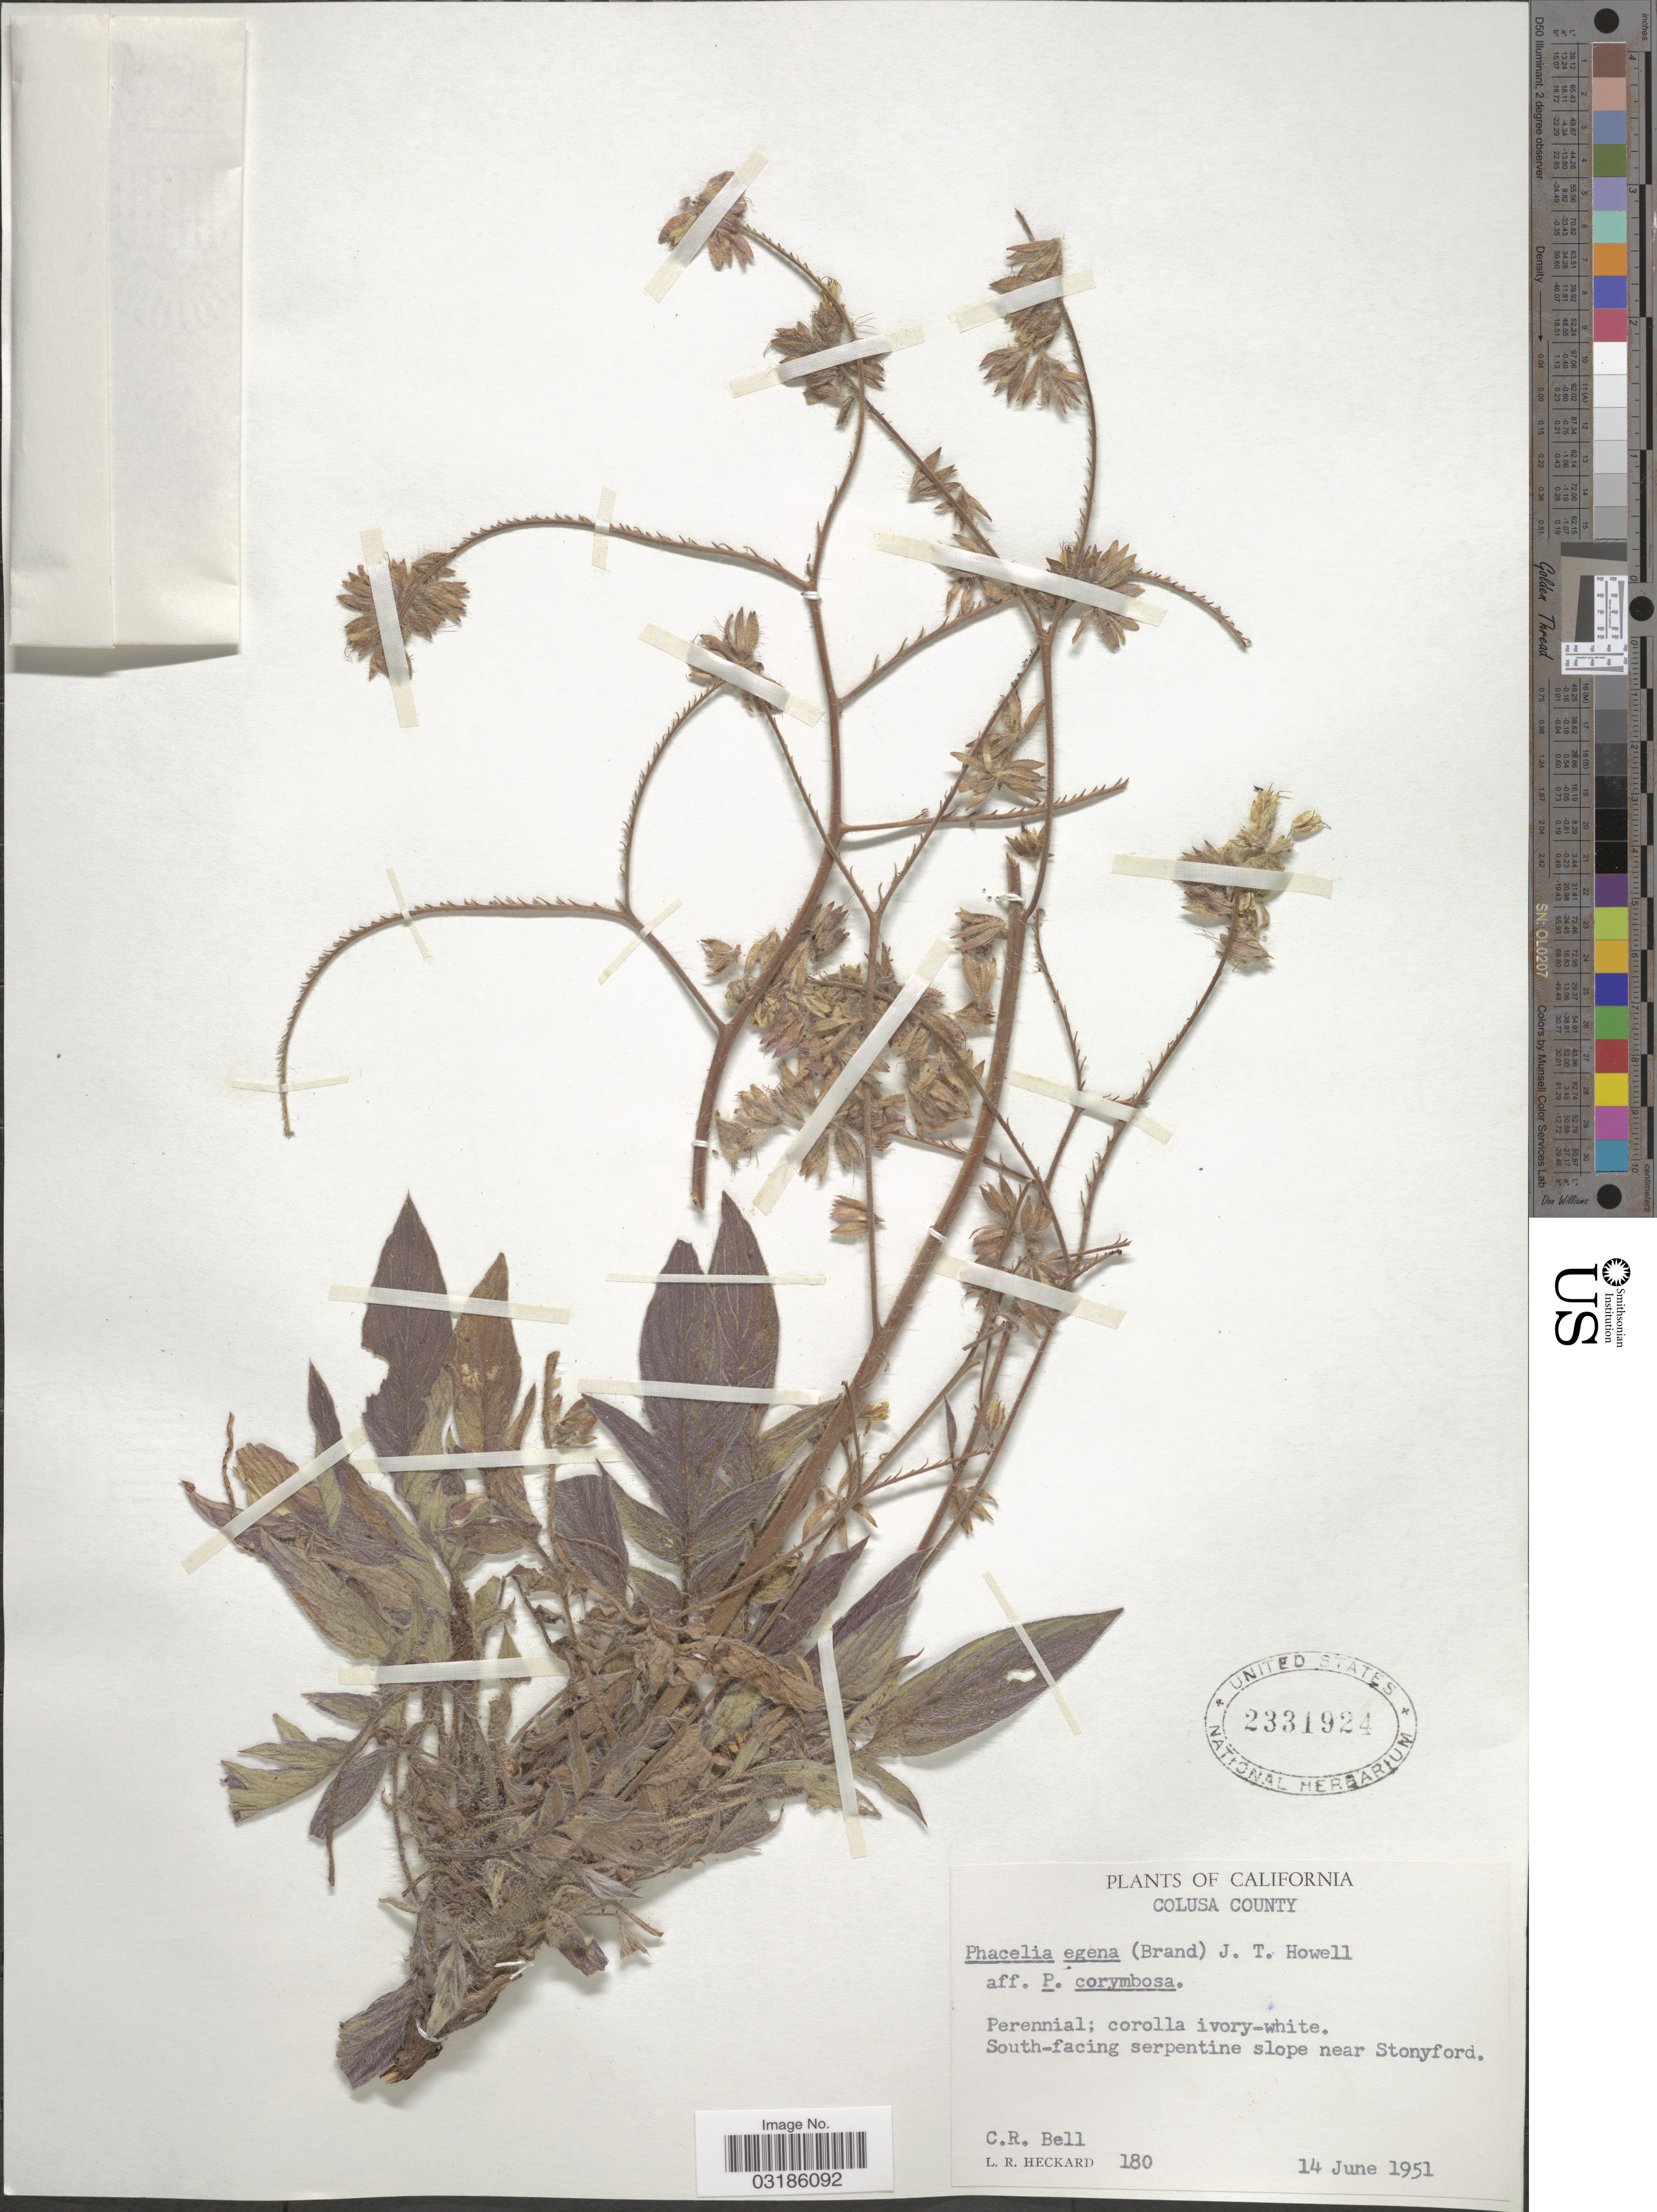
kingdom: Plantae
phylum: Tracheophyta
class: Magnoliopsida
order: Boraginales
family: Hydrophyllaceae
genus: Phacelia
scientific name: Phacelia egena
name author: (Brand) Howell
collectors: C. R. Bell & L. R. Heckard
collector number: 180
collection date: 1951-06-14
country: United States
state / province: California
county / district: Colusa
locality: Colusa County. South-facing serpentine slope near Stonyford.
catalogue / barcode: US 2331942